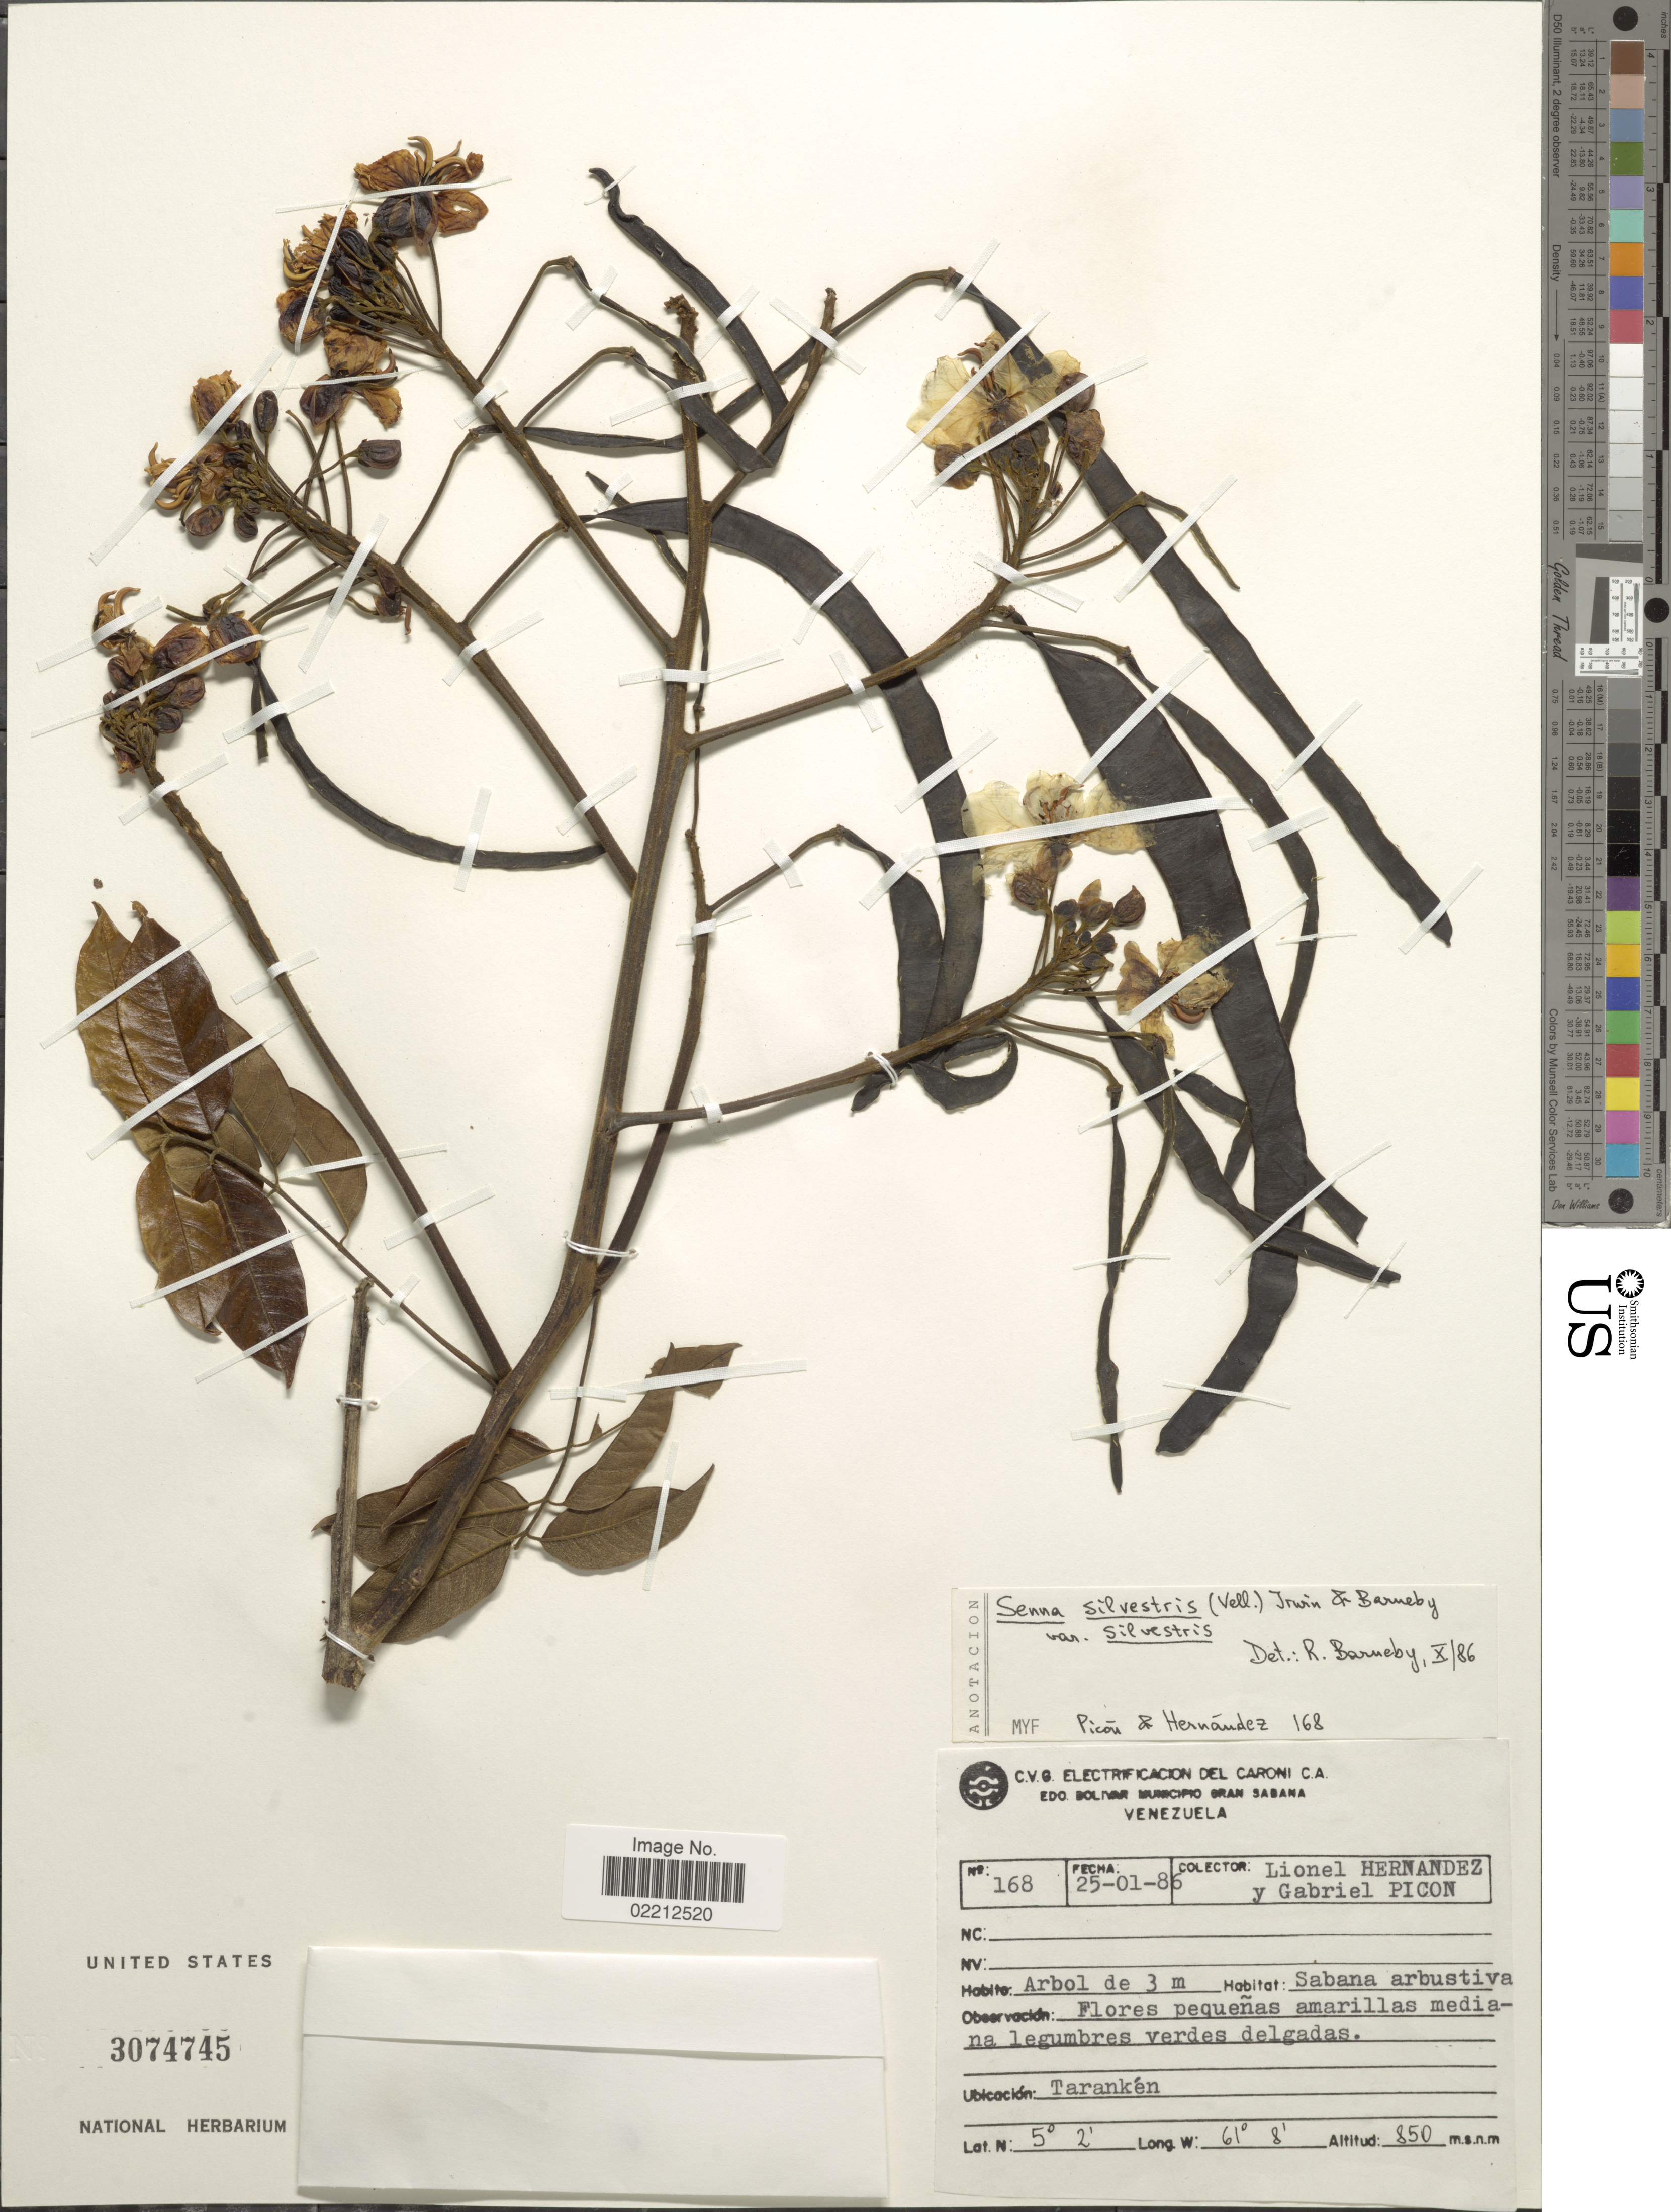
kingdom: Plantae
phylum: Tracheophyta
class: Magnoliopsida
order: Fabales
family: Fabaceae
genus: Senna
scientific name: Senna silvestris var. silvestris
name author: (Vell.) H.S. Irwin & Barneby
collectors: L. Hernández & G. Picon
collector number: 168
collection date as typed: Transcribed d/m/y: 25/1/86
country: Venezuela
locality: Taranken.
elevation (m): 850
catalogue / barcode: US 3074745